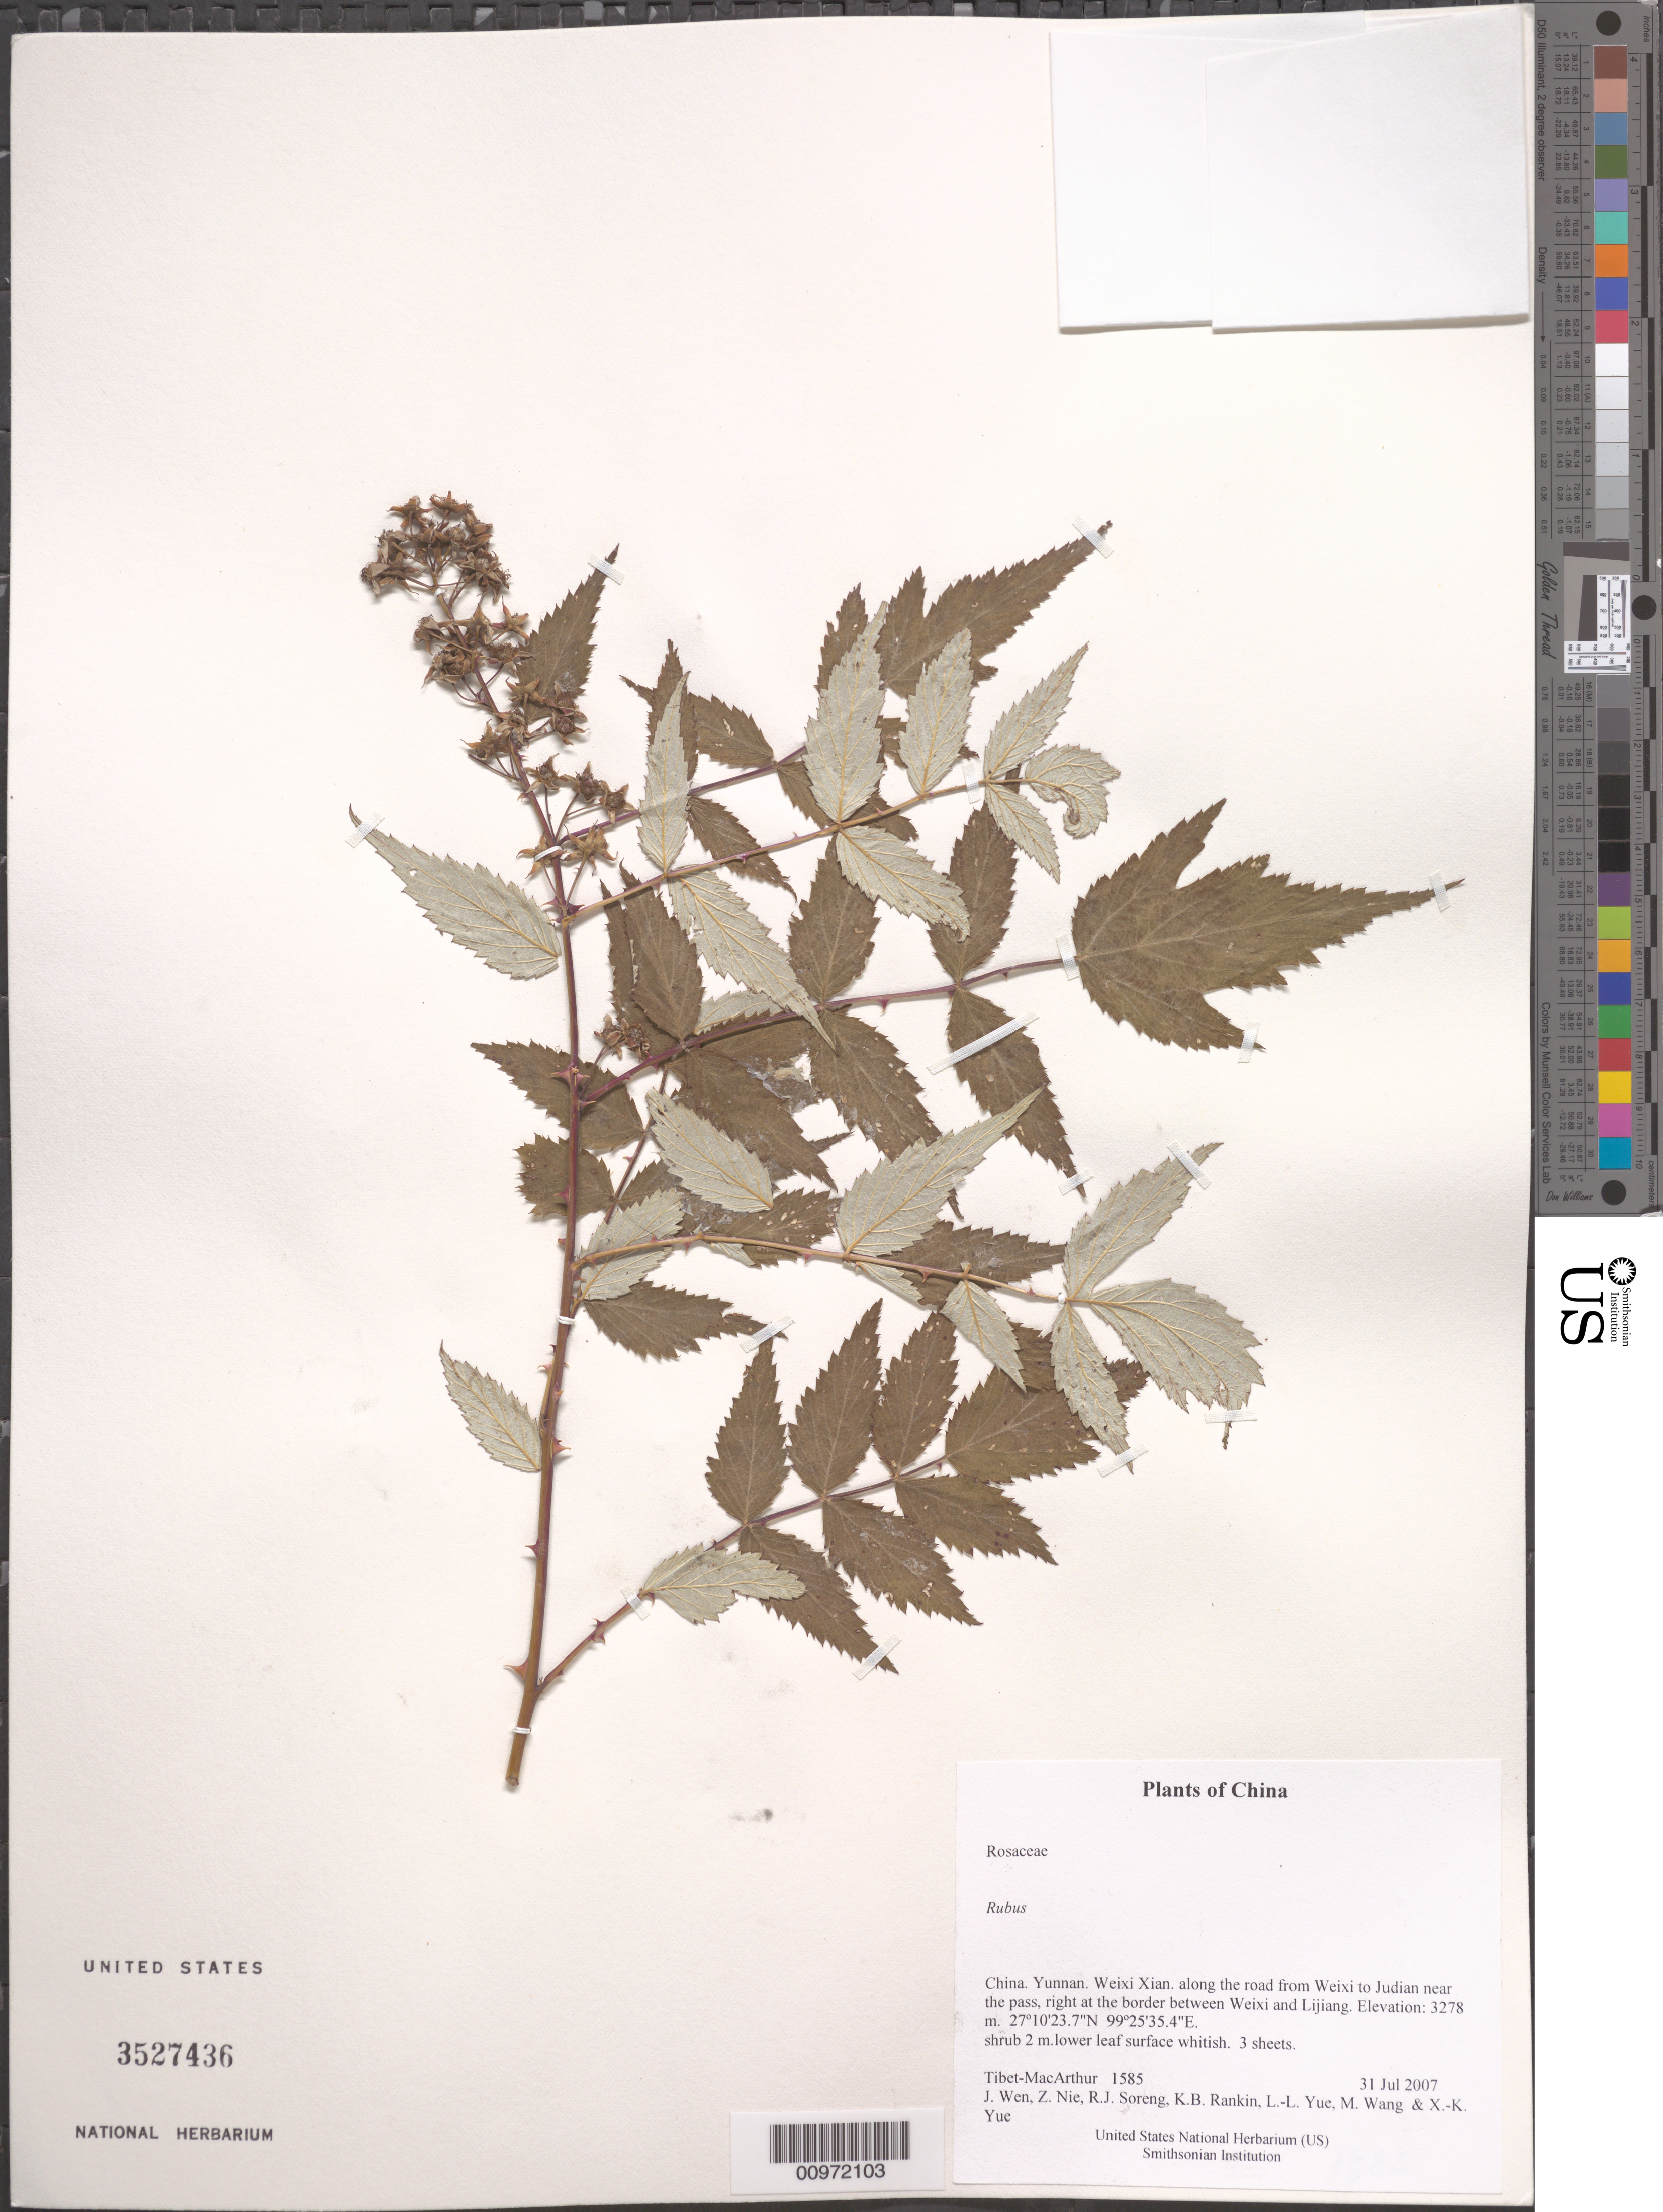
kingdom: Plantae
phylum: Tracheophyta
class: Magnoliopsida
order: Rosales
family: Rosaceae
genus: Rubus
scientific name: Rubus sp.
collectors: Tibet-MacArthur, J. Wen, Z. Nie, R. J. Soreng, K. Rankin, L. Yue, M. Wang & X. Yue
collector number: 1585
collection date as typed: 31 Jul 2007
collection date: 2007-07-31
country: China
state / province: Yunnan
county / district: Weixi Xian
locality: along the road from Weixi to Judian near the pass, right at the border between Weixi and Lijiang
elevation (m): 3278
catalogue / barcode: US 3527436